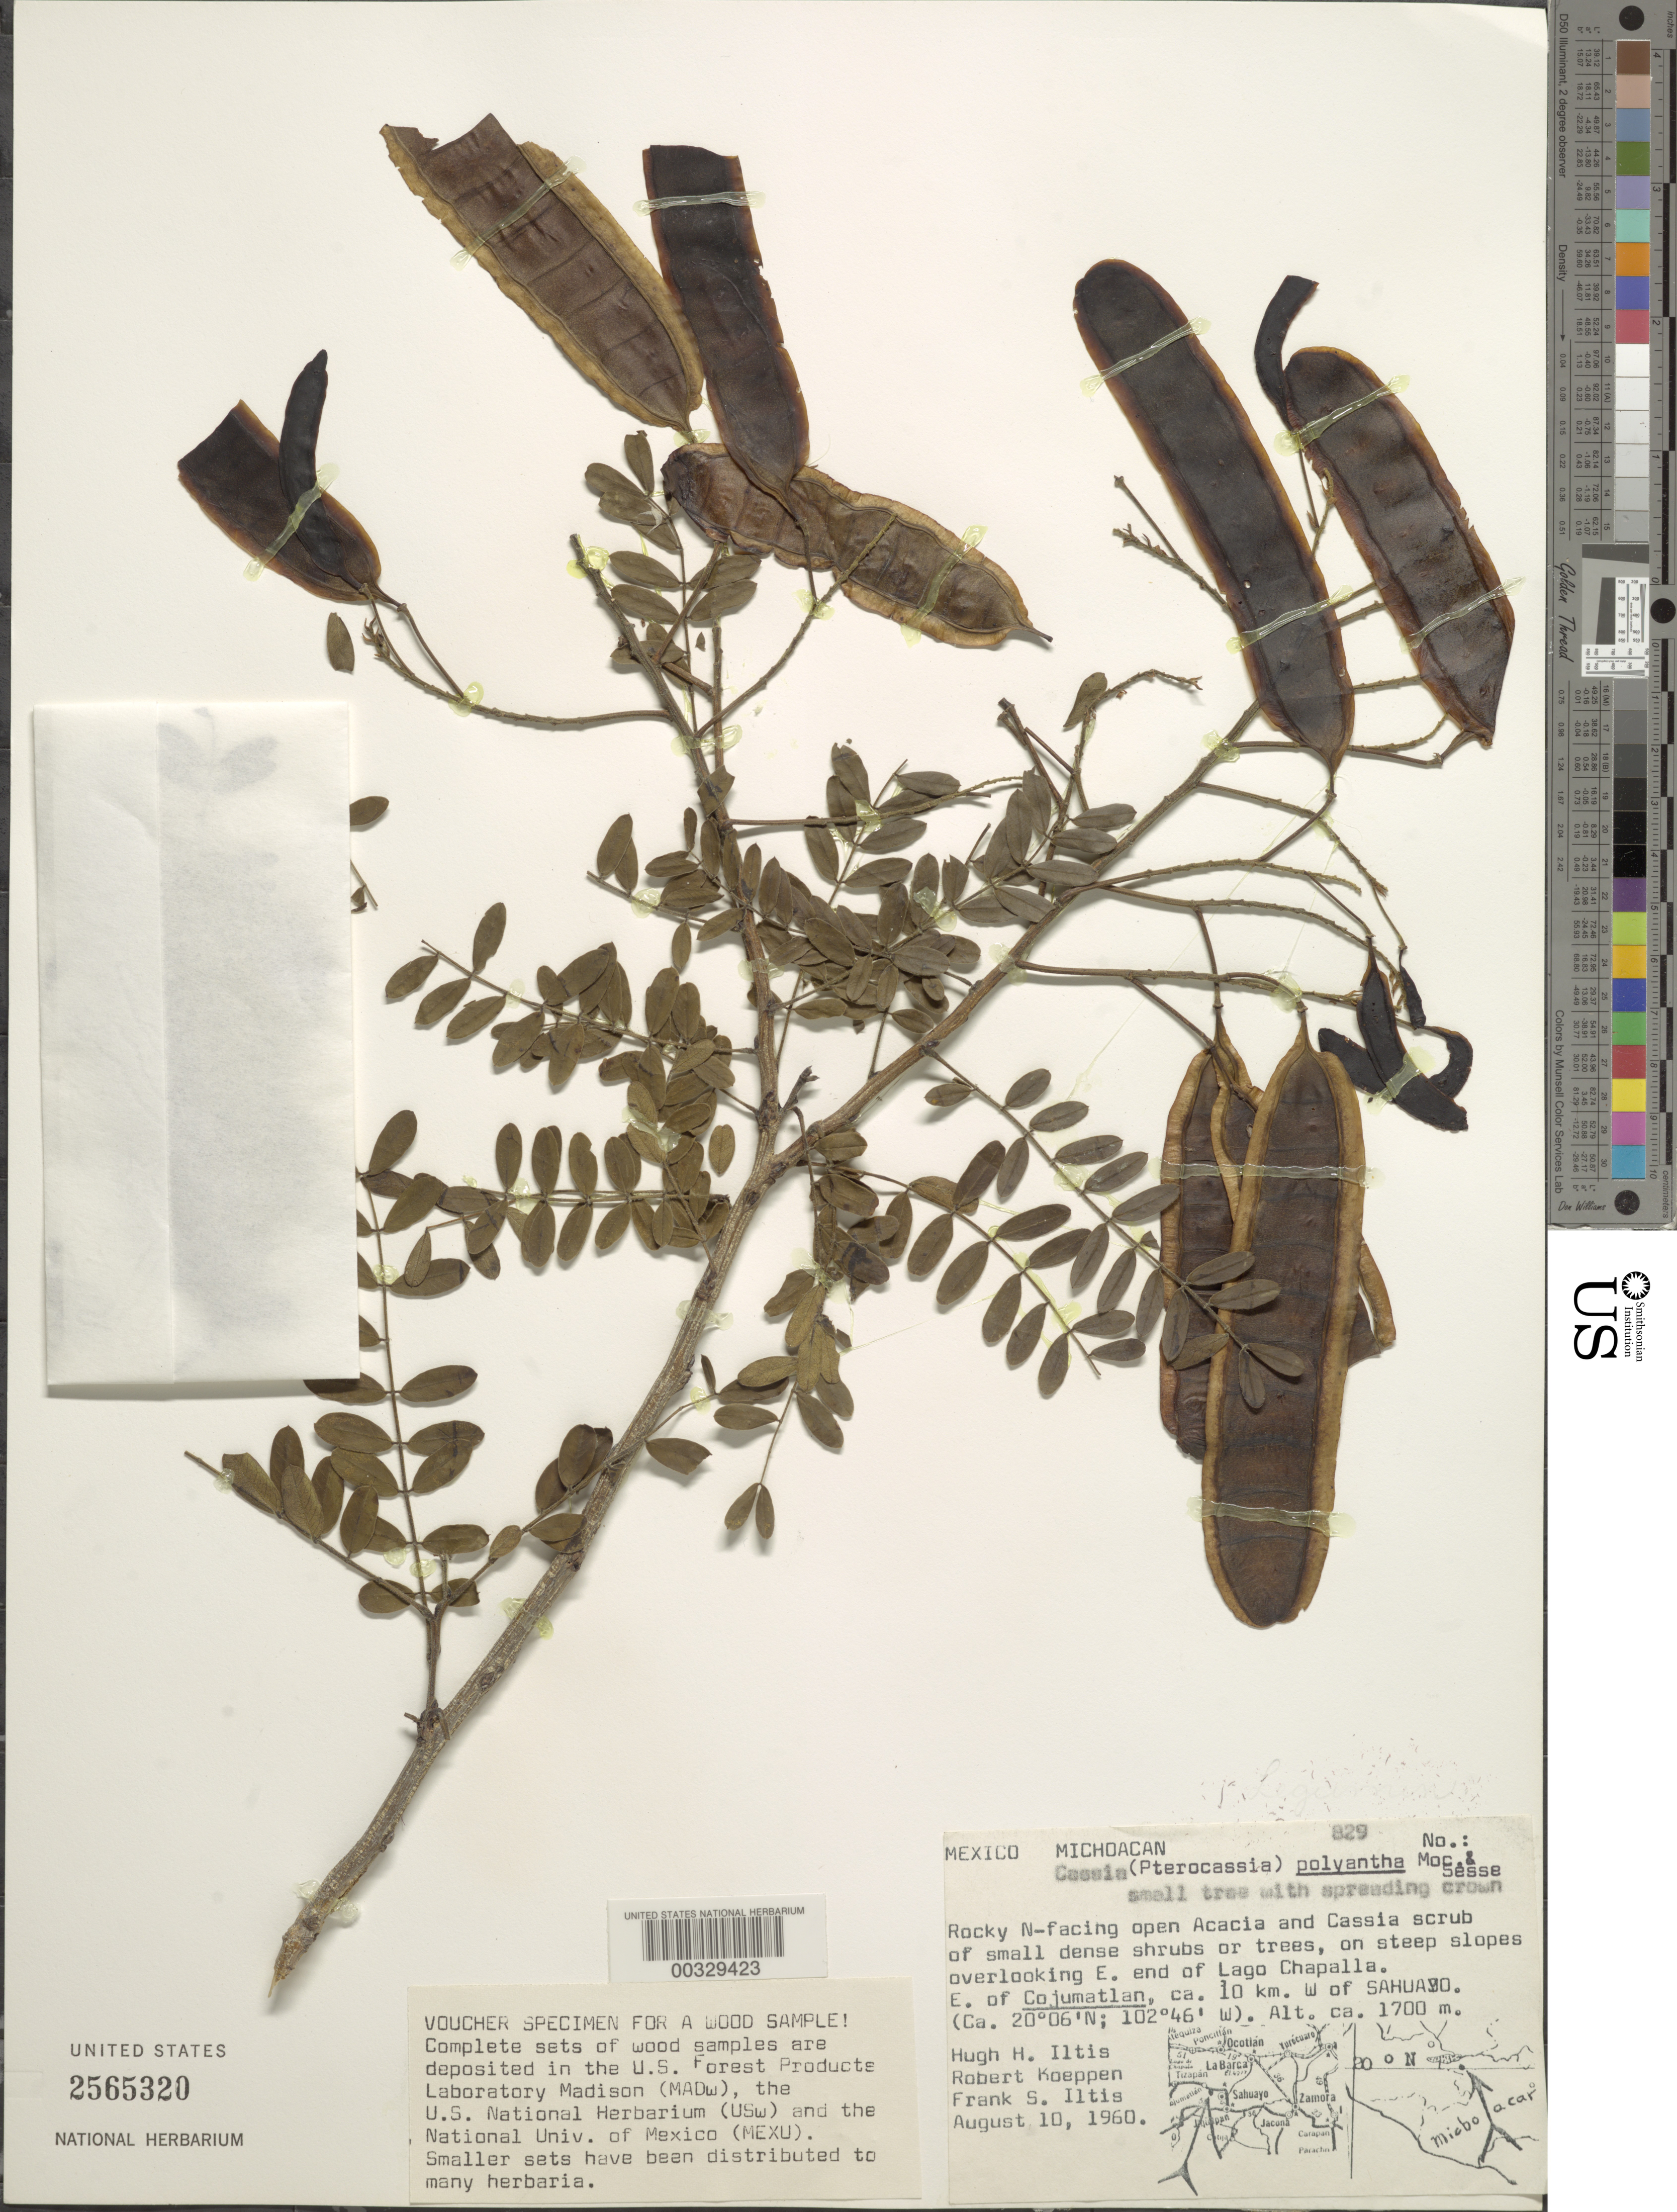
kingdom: Plantae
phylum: Tracheophyta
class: Magnoliopsida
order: Fabales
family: Fabaceae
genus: Senna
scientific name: Senna polyantha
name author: (Coll) H.S. Irwin & Barneby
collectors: H. H. Iltis, R. C. Koeppen & F. S. Iltis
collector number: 829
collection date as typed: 10 Aug 1960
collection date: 1960-08-10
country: Mexico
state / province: Michoacán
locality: E end of Lago Chapalla; E of Cojumatlan, ca 10 km W of Sahuayo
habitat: Rocky n facing steep slopes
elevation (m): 1700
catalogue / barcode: US 2565320